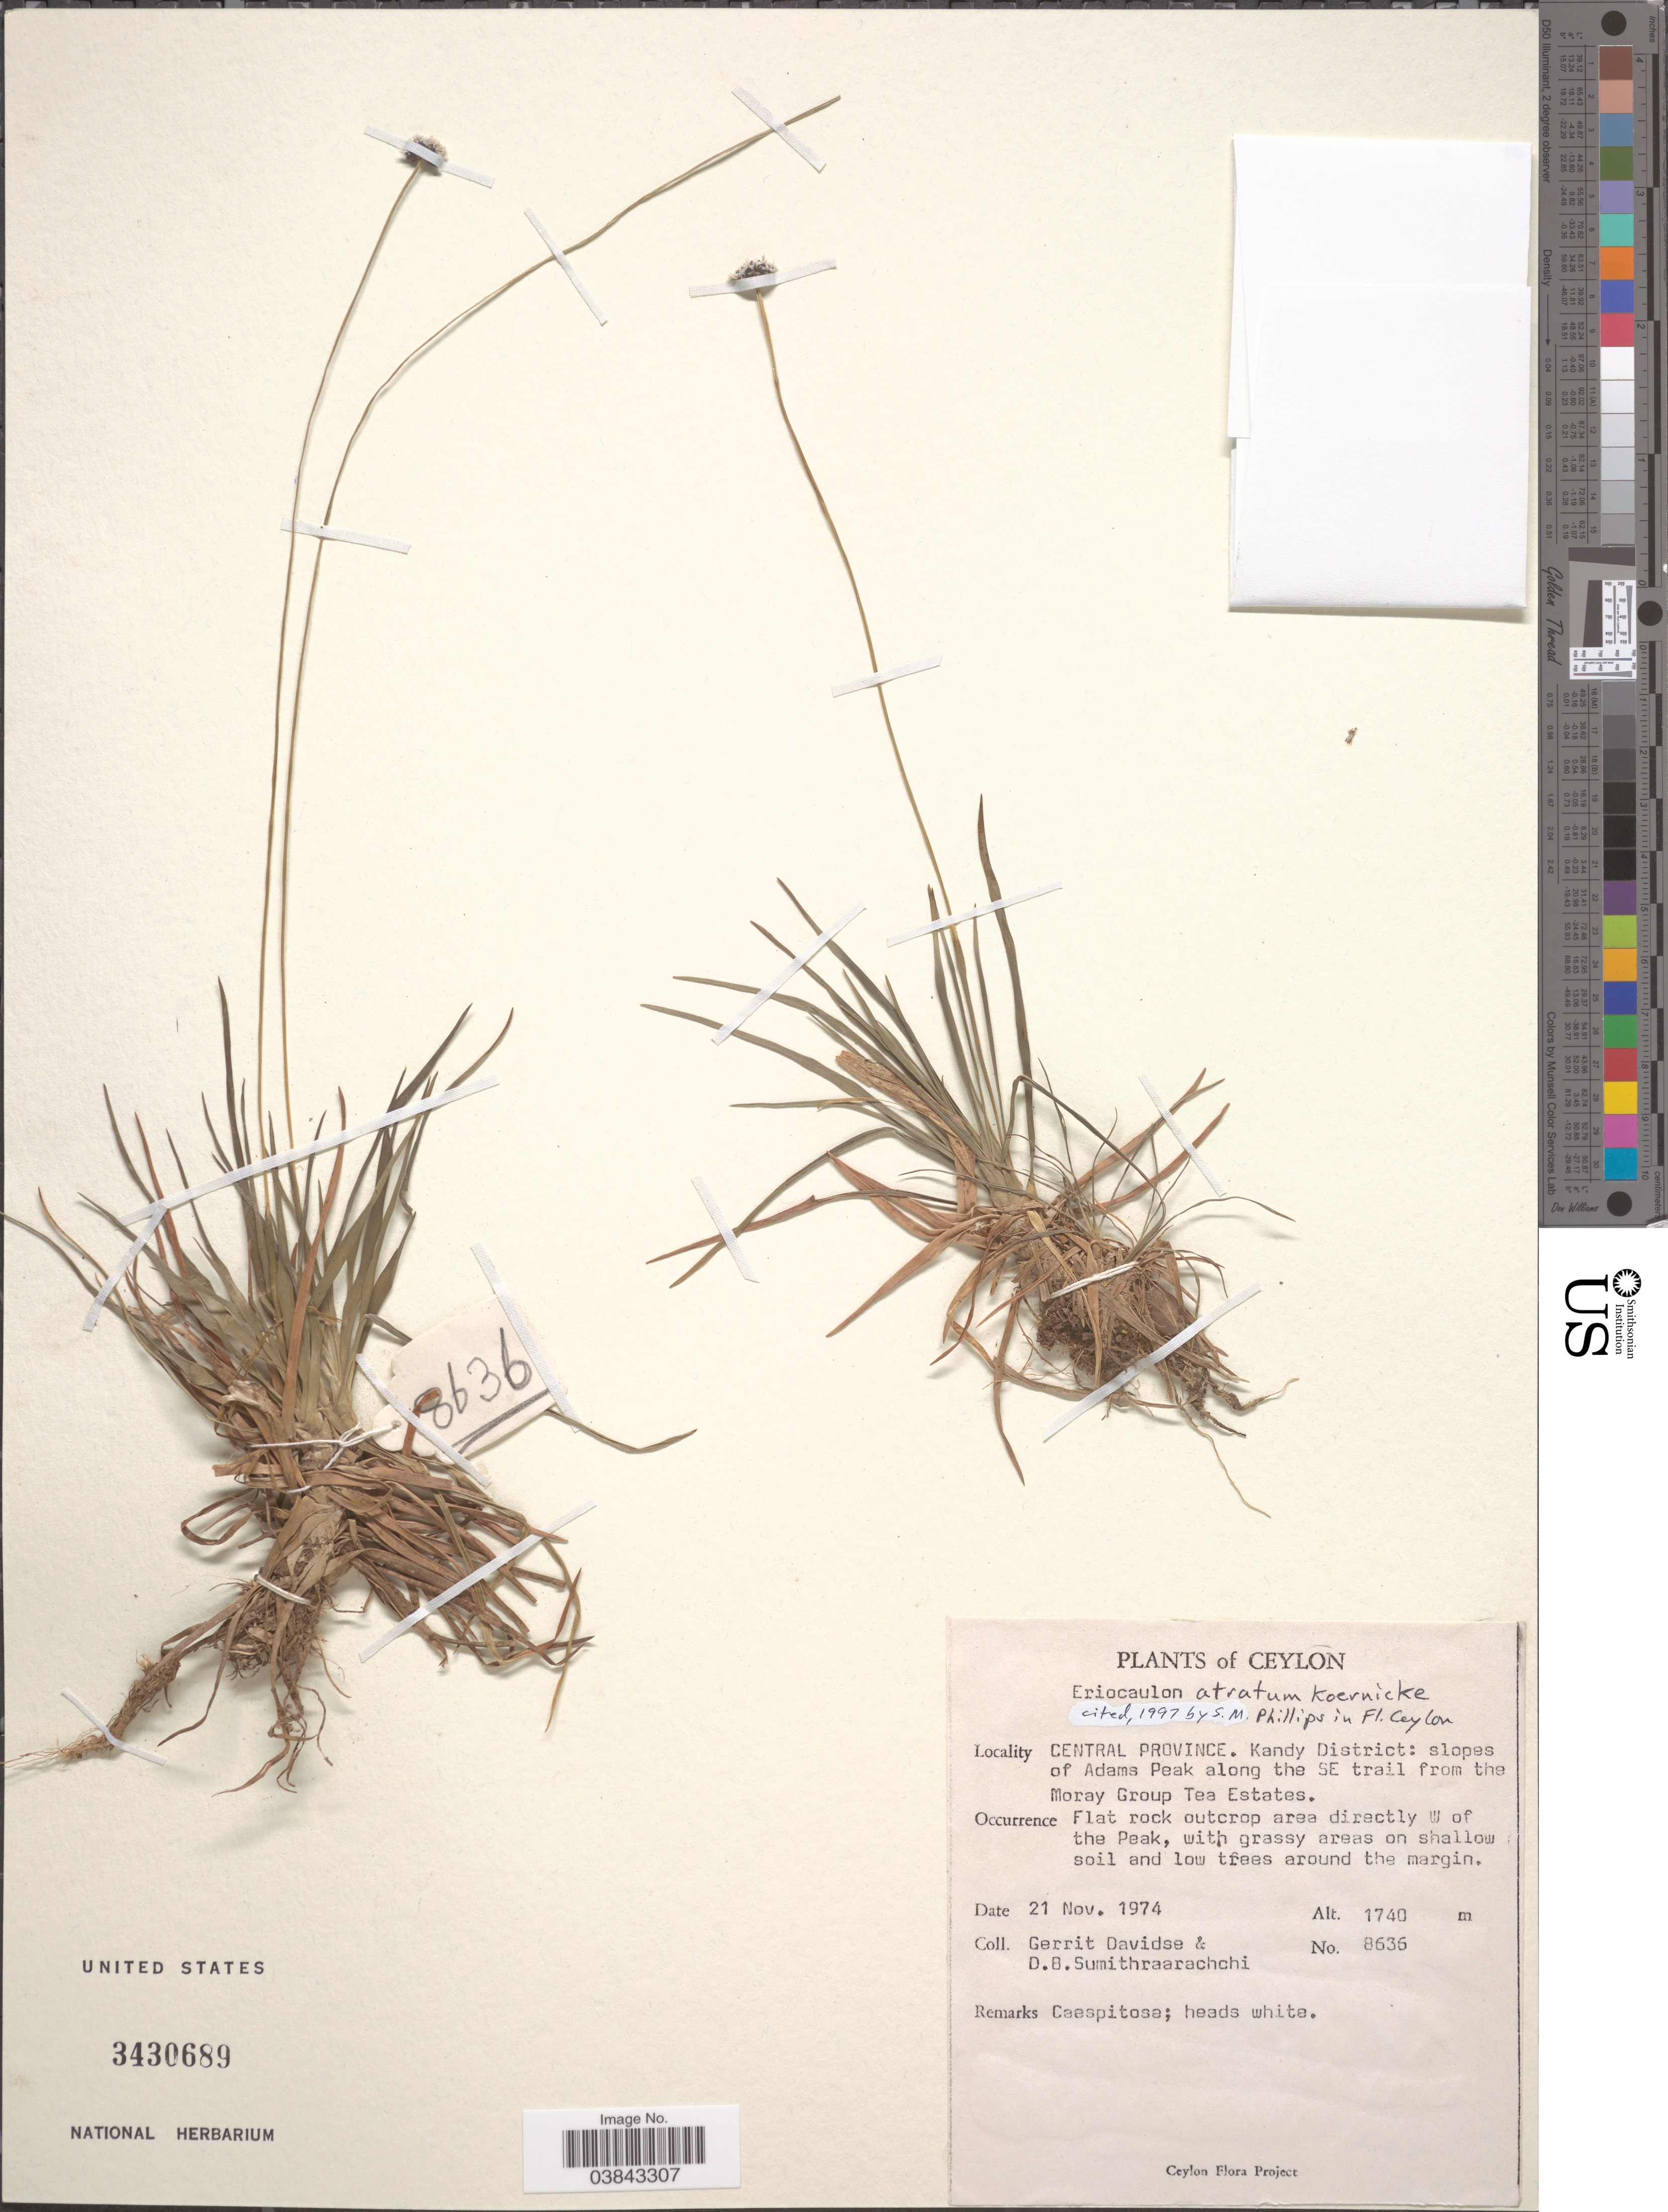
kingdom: Plantae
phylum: Tracheophyta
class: Liliopsida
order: Poales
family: Eriocaulaceae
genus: Eriocaulon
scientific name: Eriocaulon atratum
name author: Körn.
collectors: G. Davidse & D. B. Sumithraarachchi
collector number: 8636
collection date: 1974-11-21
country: Sri Lanka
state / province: Central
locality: Ceylon. Central Province. Kandy District; slopes of Adams Peak along the SE trail from the Moray Group Tea Estates. Flat rock outcrop area directly W of the Peak.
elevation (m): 1740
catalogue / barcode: US 3430689